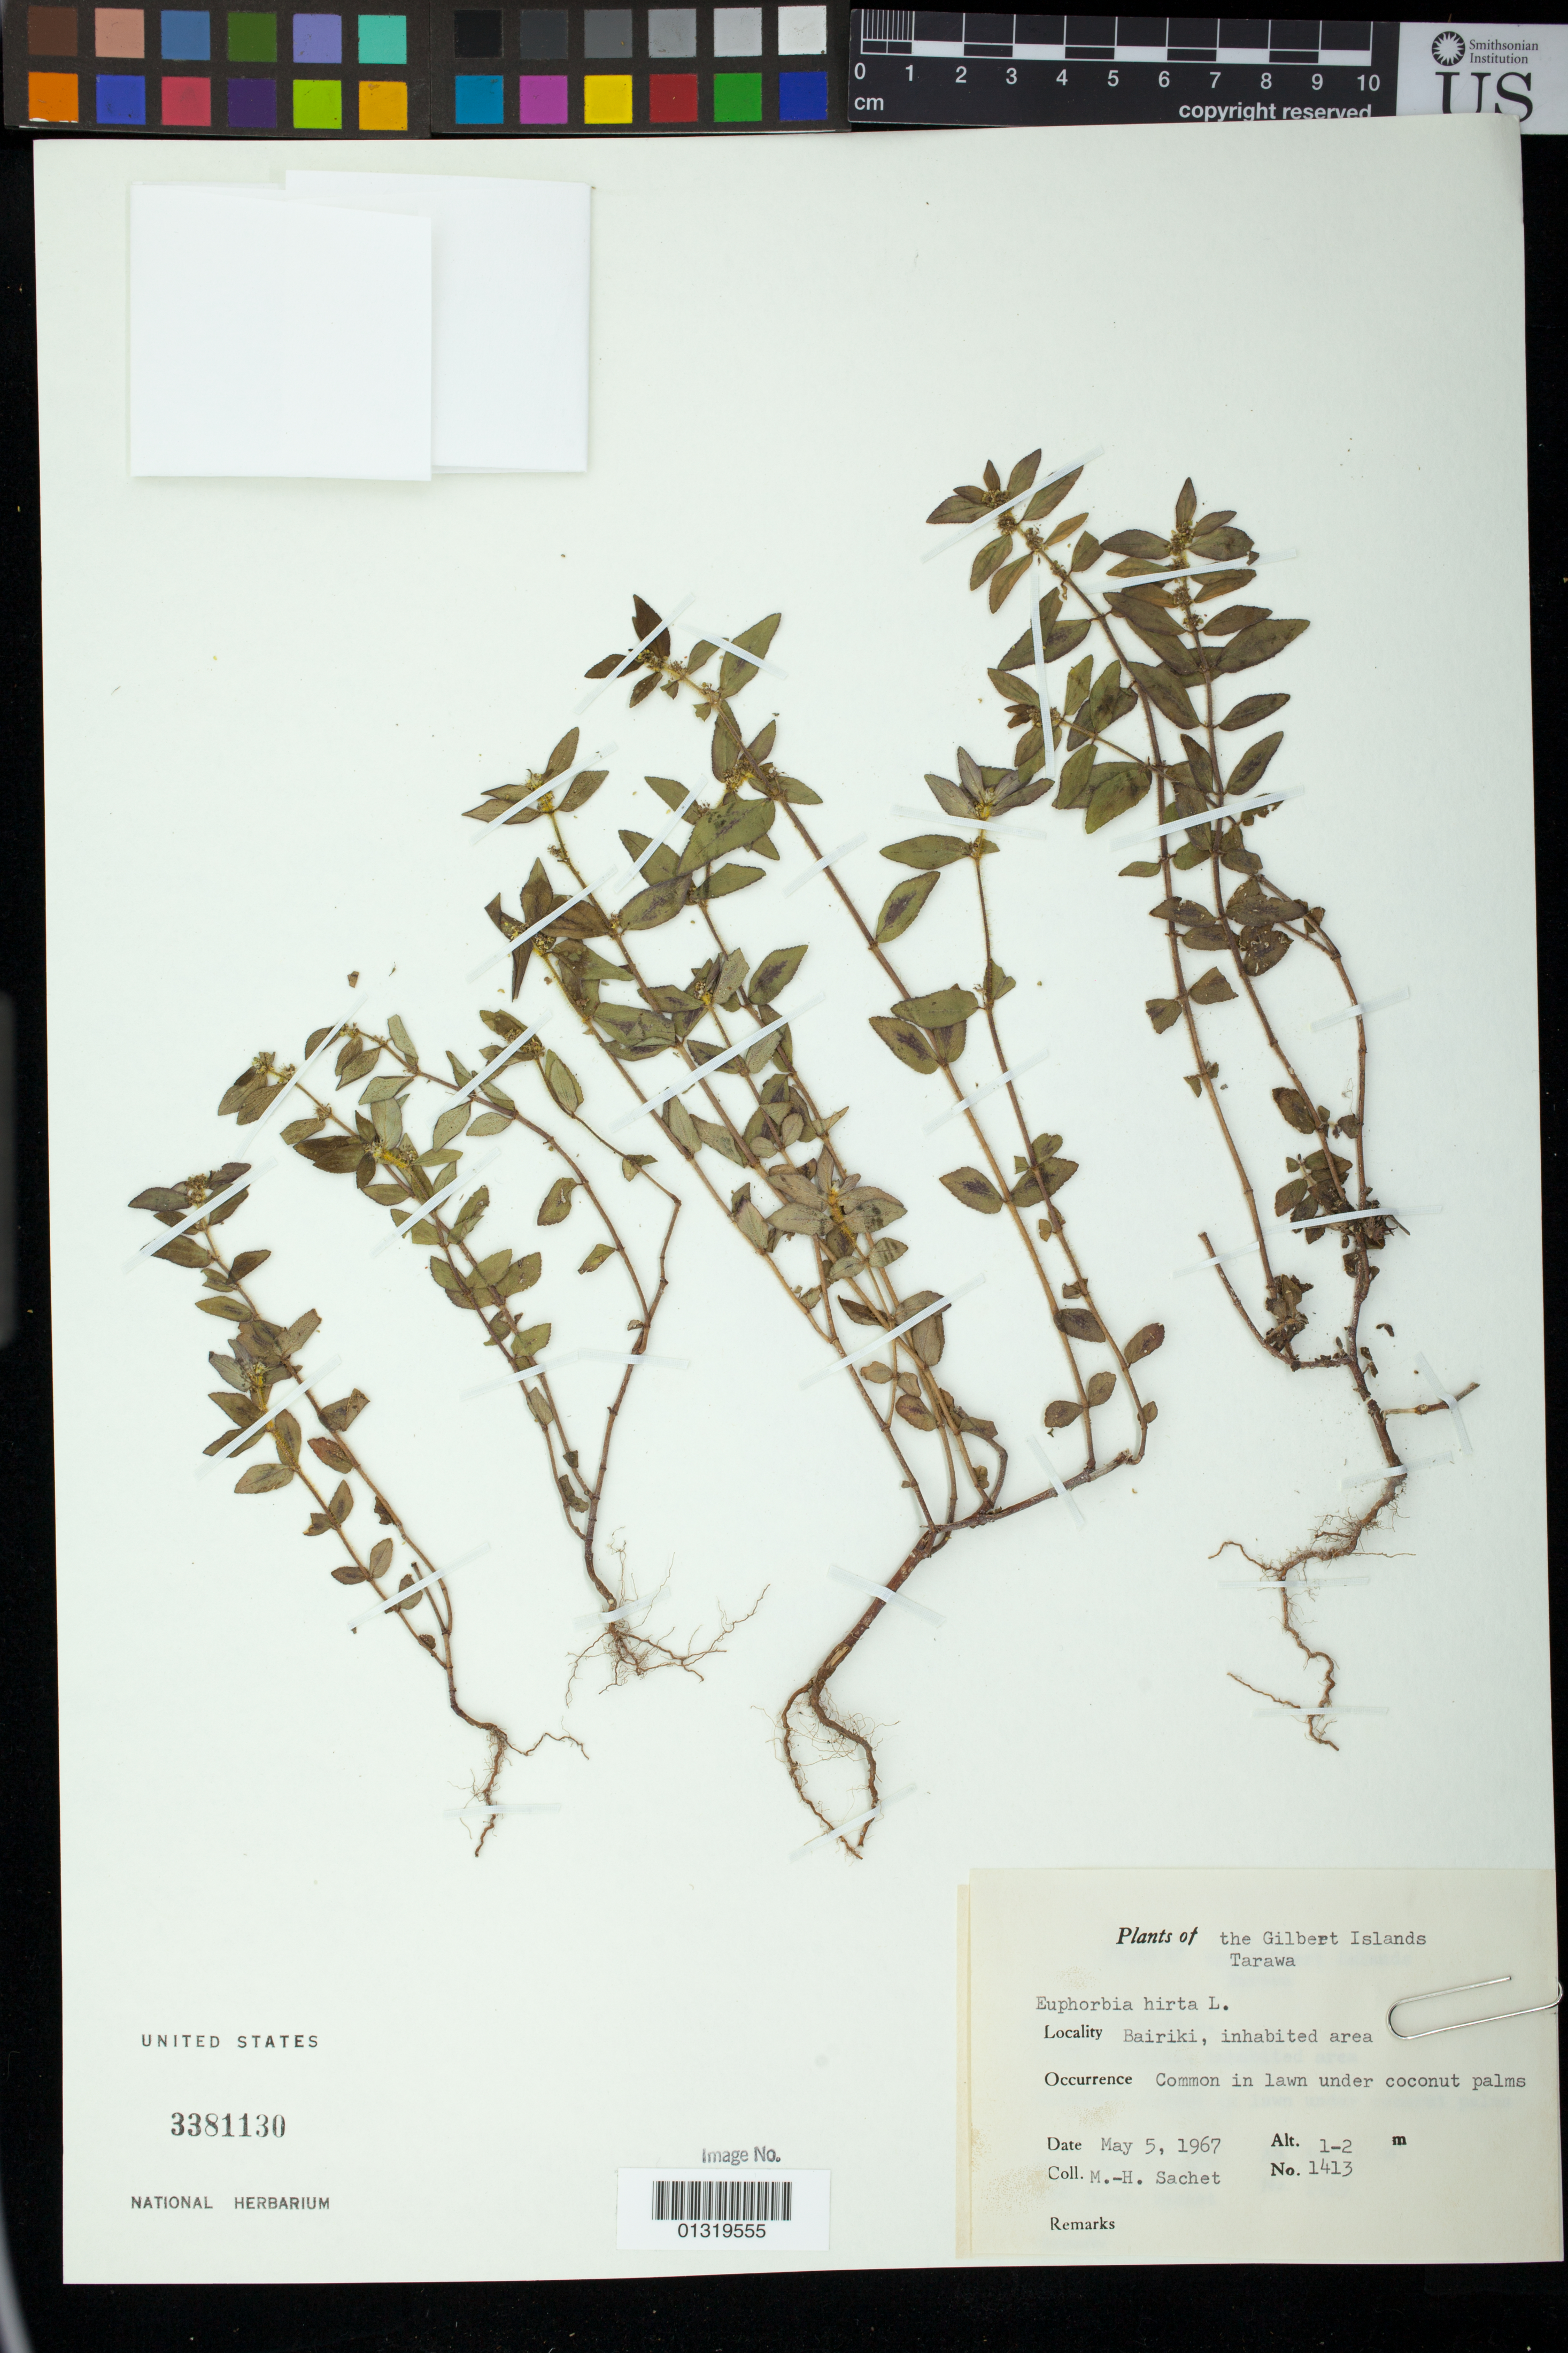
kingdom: Plantae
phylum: Tracheophyta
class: Magnoliopsida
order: Malpighiales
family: Euphorbiaceae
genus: Euphorbia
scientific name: Euphorbia hirta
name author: L.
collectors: M.-H. Sachet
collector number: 1413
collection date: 1967-05-05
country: Kiribati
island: Tarawa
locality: Tarawa; Bairiki, inhabited area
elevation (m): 1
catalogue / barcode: US 3381130